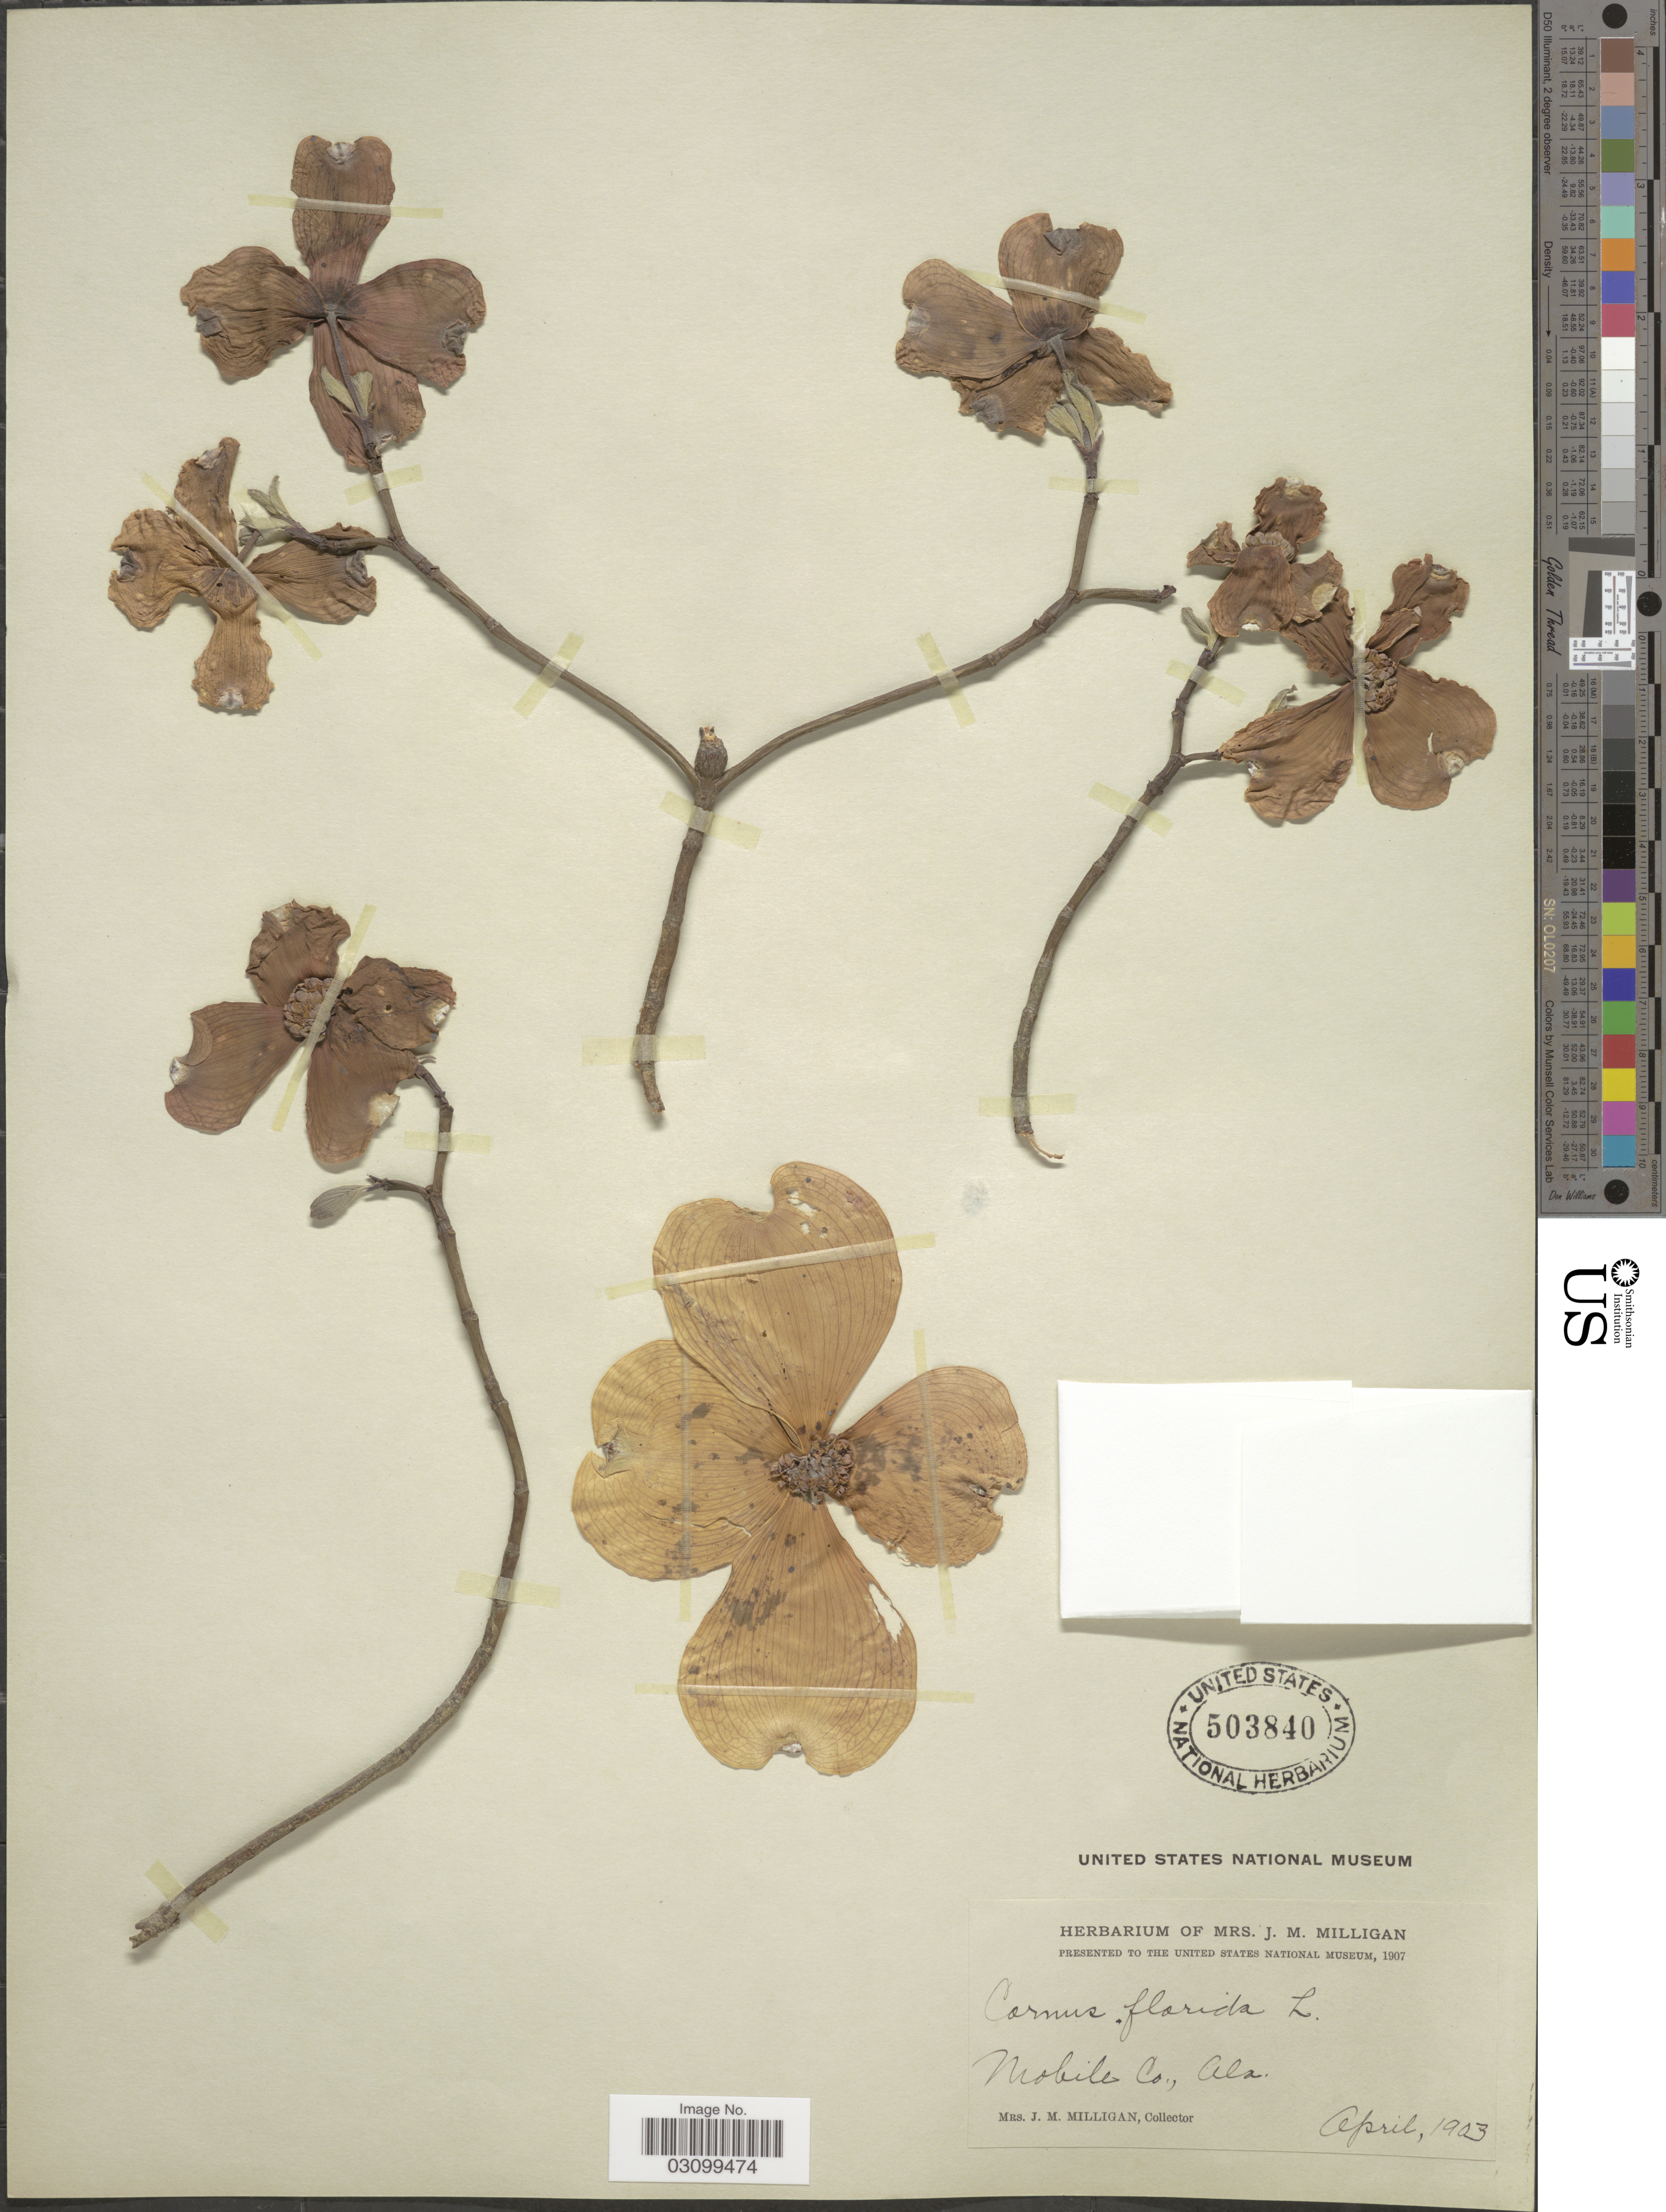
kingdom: Plantae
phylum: Tracheophyta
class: Magnoliopsida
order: Cornales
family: Cornaceae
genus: Cornus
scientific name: Cornus florida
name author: L.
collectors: J. Milligan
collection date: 1903-04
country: United States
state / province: Alabama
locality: Mobile Co.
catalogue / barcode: US 503840